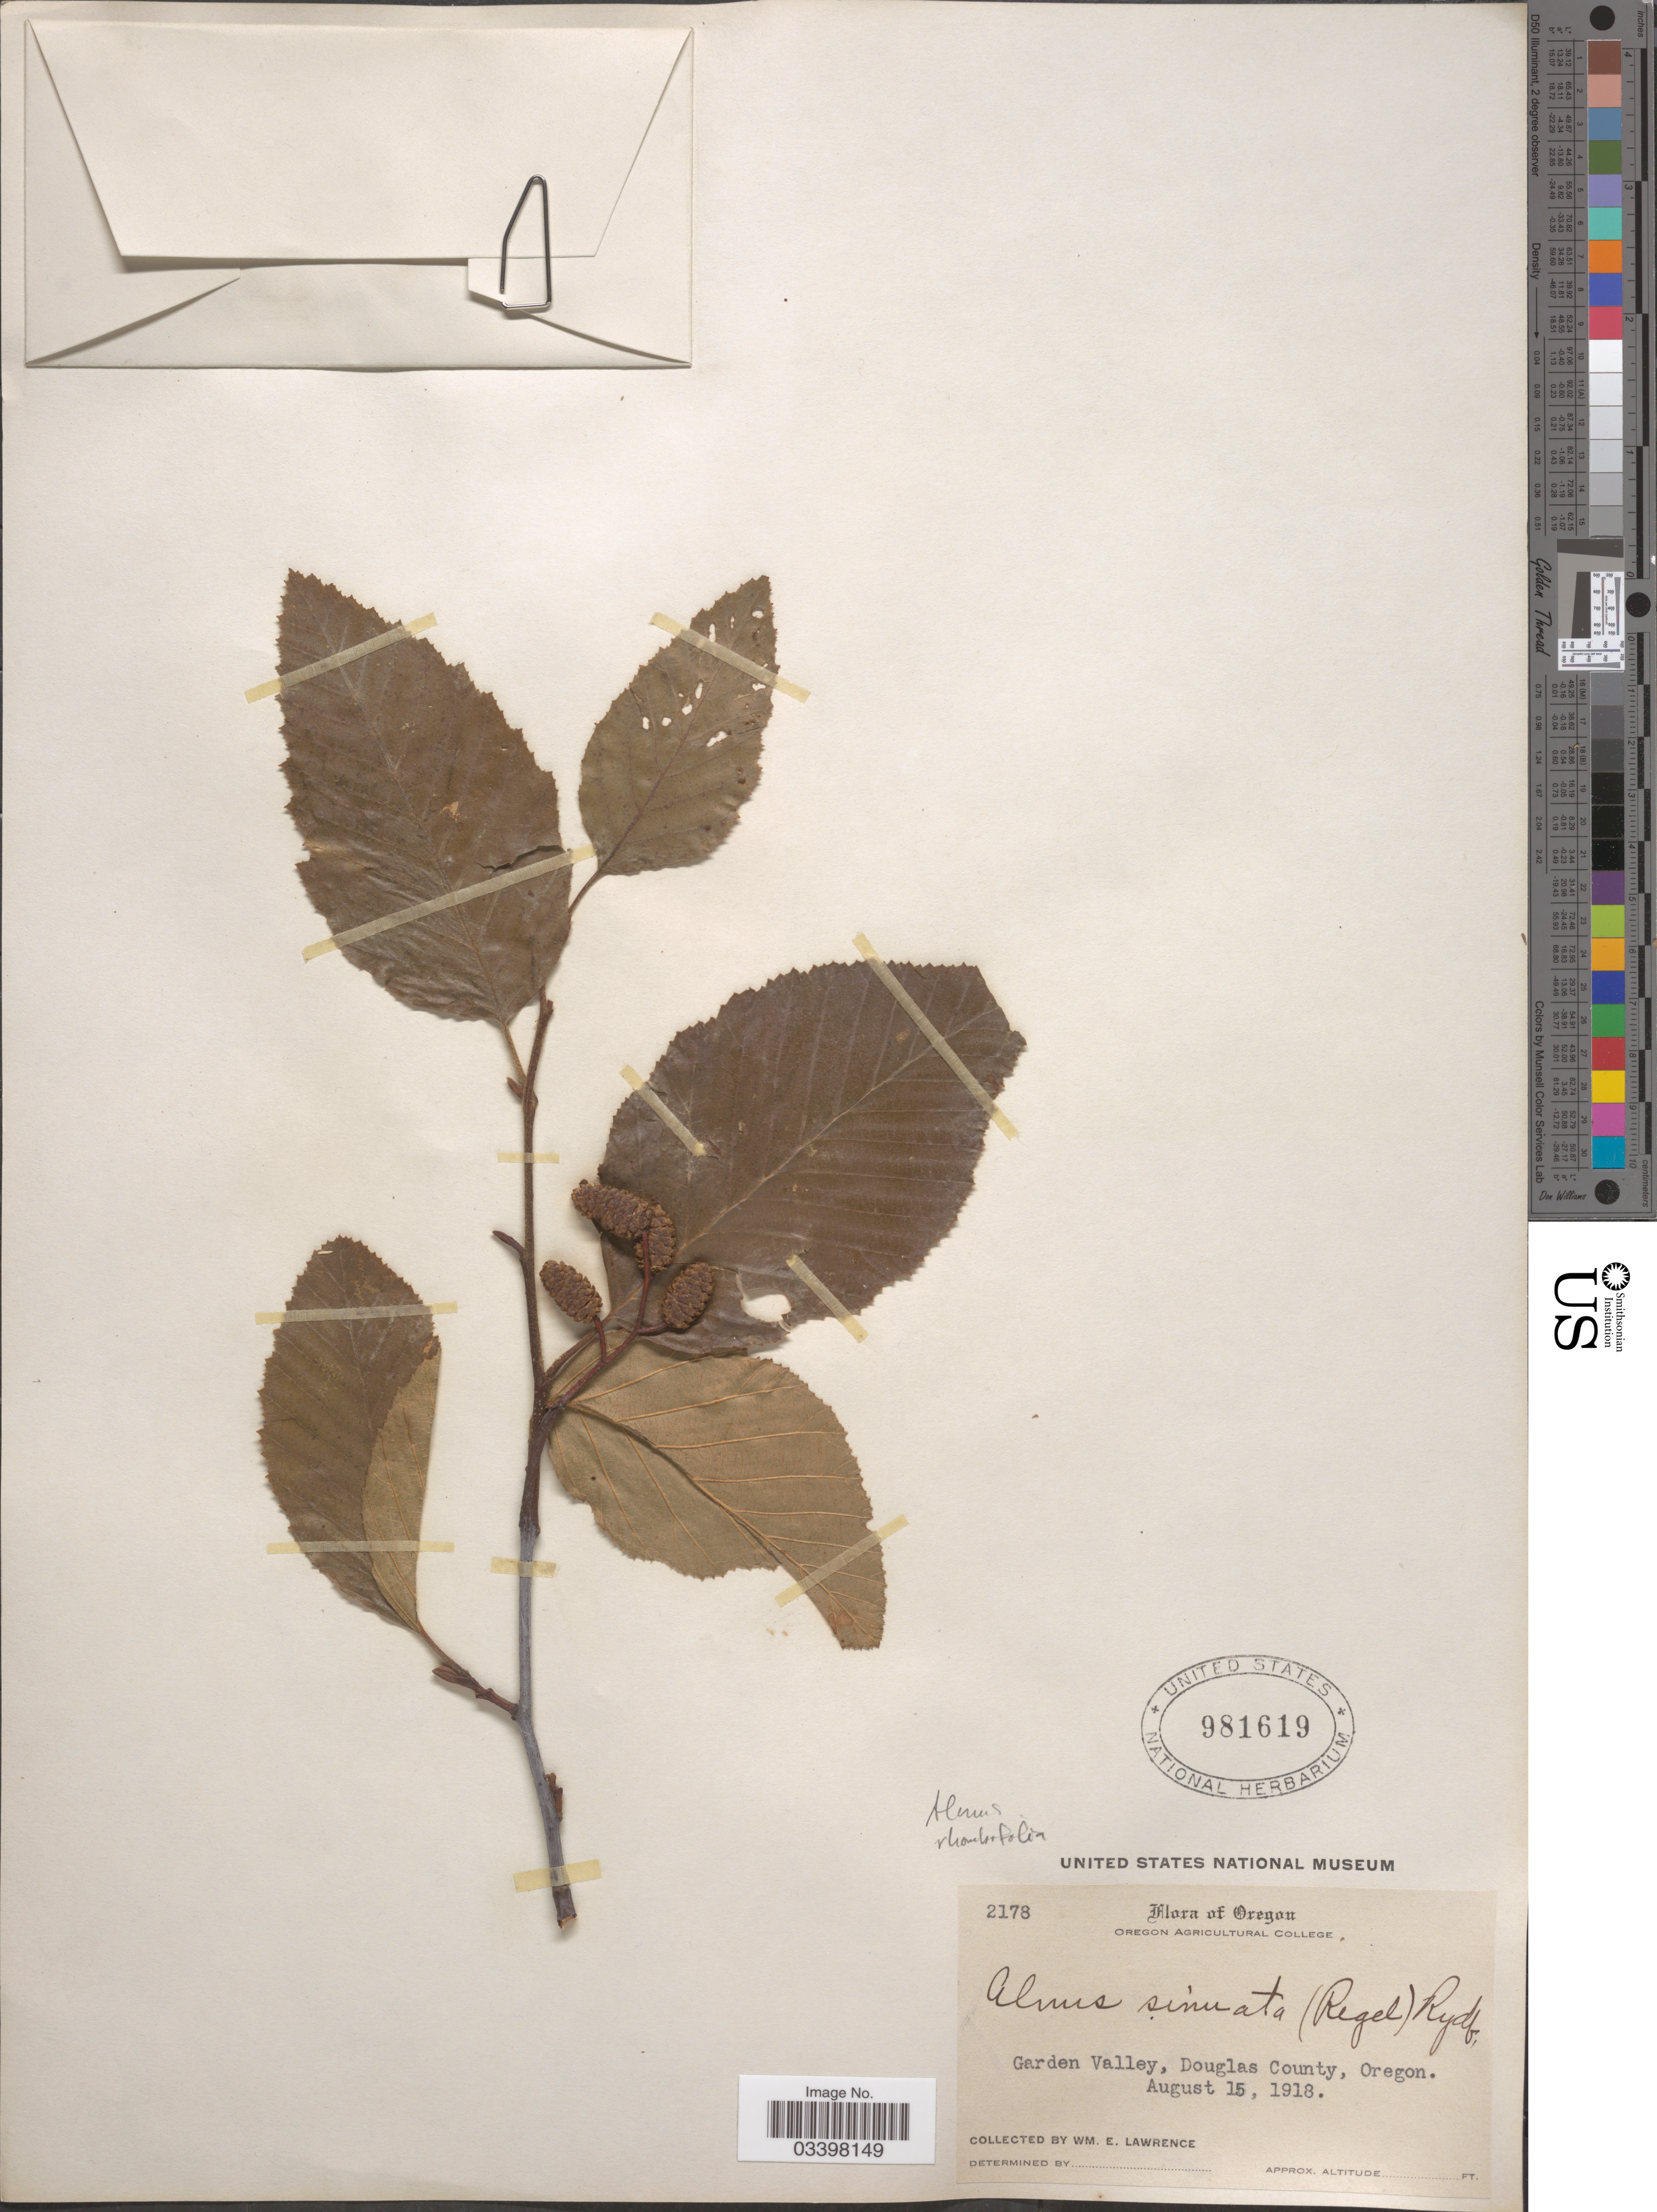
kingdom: Plantae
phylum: Tracheophyta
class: Magnoliopsida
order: Fagales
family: Betulaceae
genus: Alnus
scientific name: Alnus rhombifolia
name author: Nutt.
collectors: W. Lawrence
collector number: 2178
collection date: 1918-08-15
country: United States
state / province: Oregon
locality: Garden Valley, Douglas County.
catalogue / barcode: US 981619